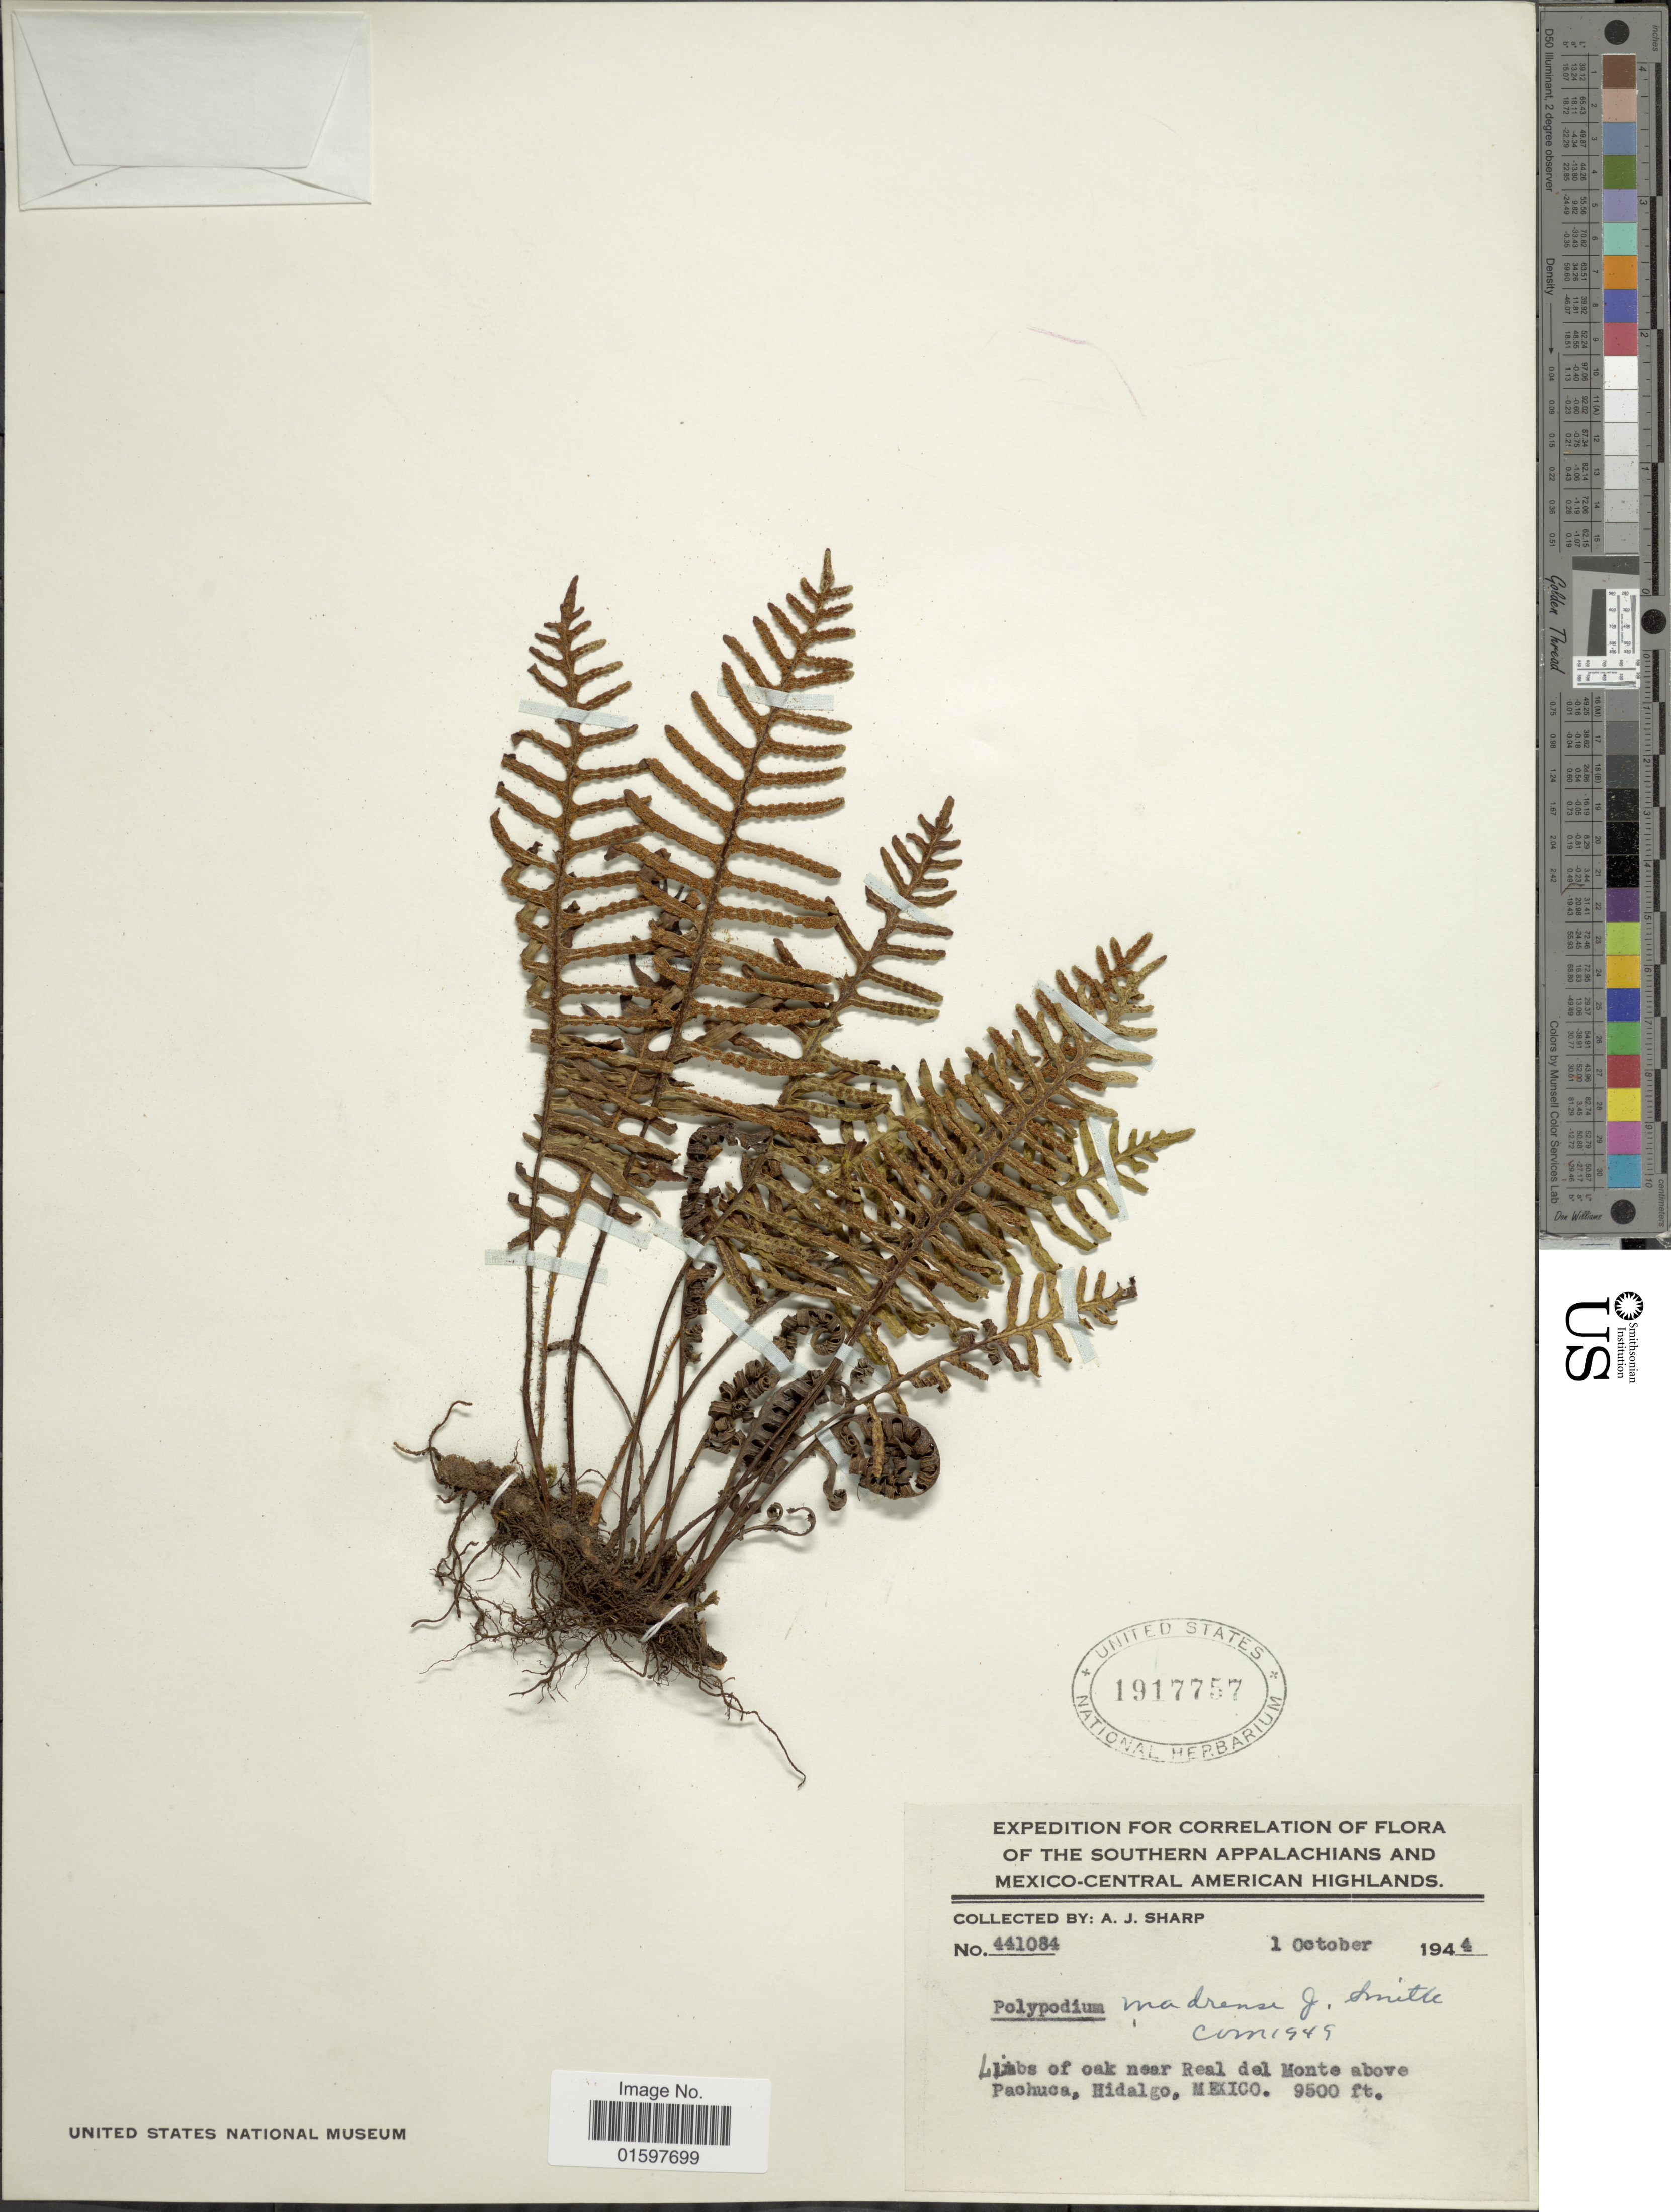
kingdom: Plantae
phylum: Tracheophyta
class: Polypodiopsida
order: Polypodiales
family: Polypodiaceae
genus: Pleopeltis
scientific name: Pleopeltis madrense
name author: (J. Sm.) A.R. Sm. & Tejero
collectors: A. J. Sharp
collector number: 441084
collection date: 1944-10-01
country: Mexico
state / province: Hidalgo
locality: Limbs of oak near Real del Monte above Pachuca.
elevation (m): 2896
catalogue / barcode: US 1917757